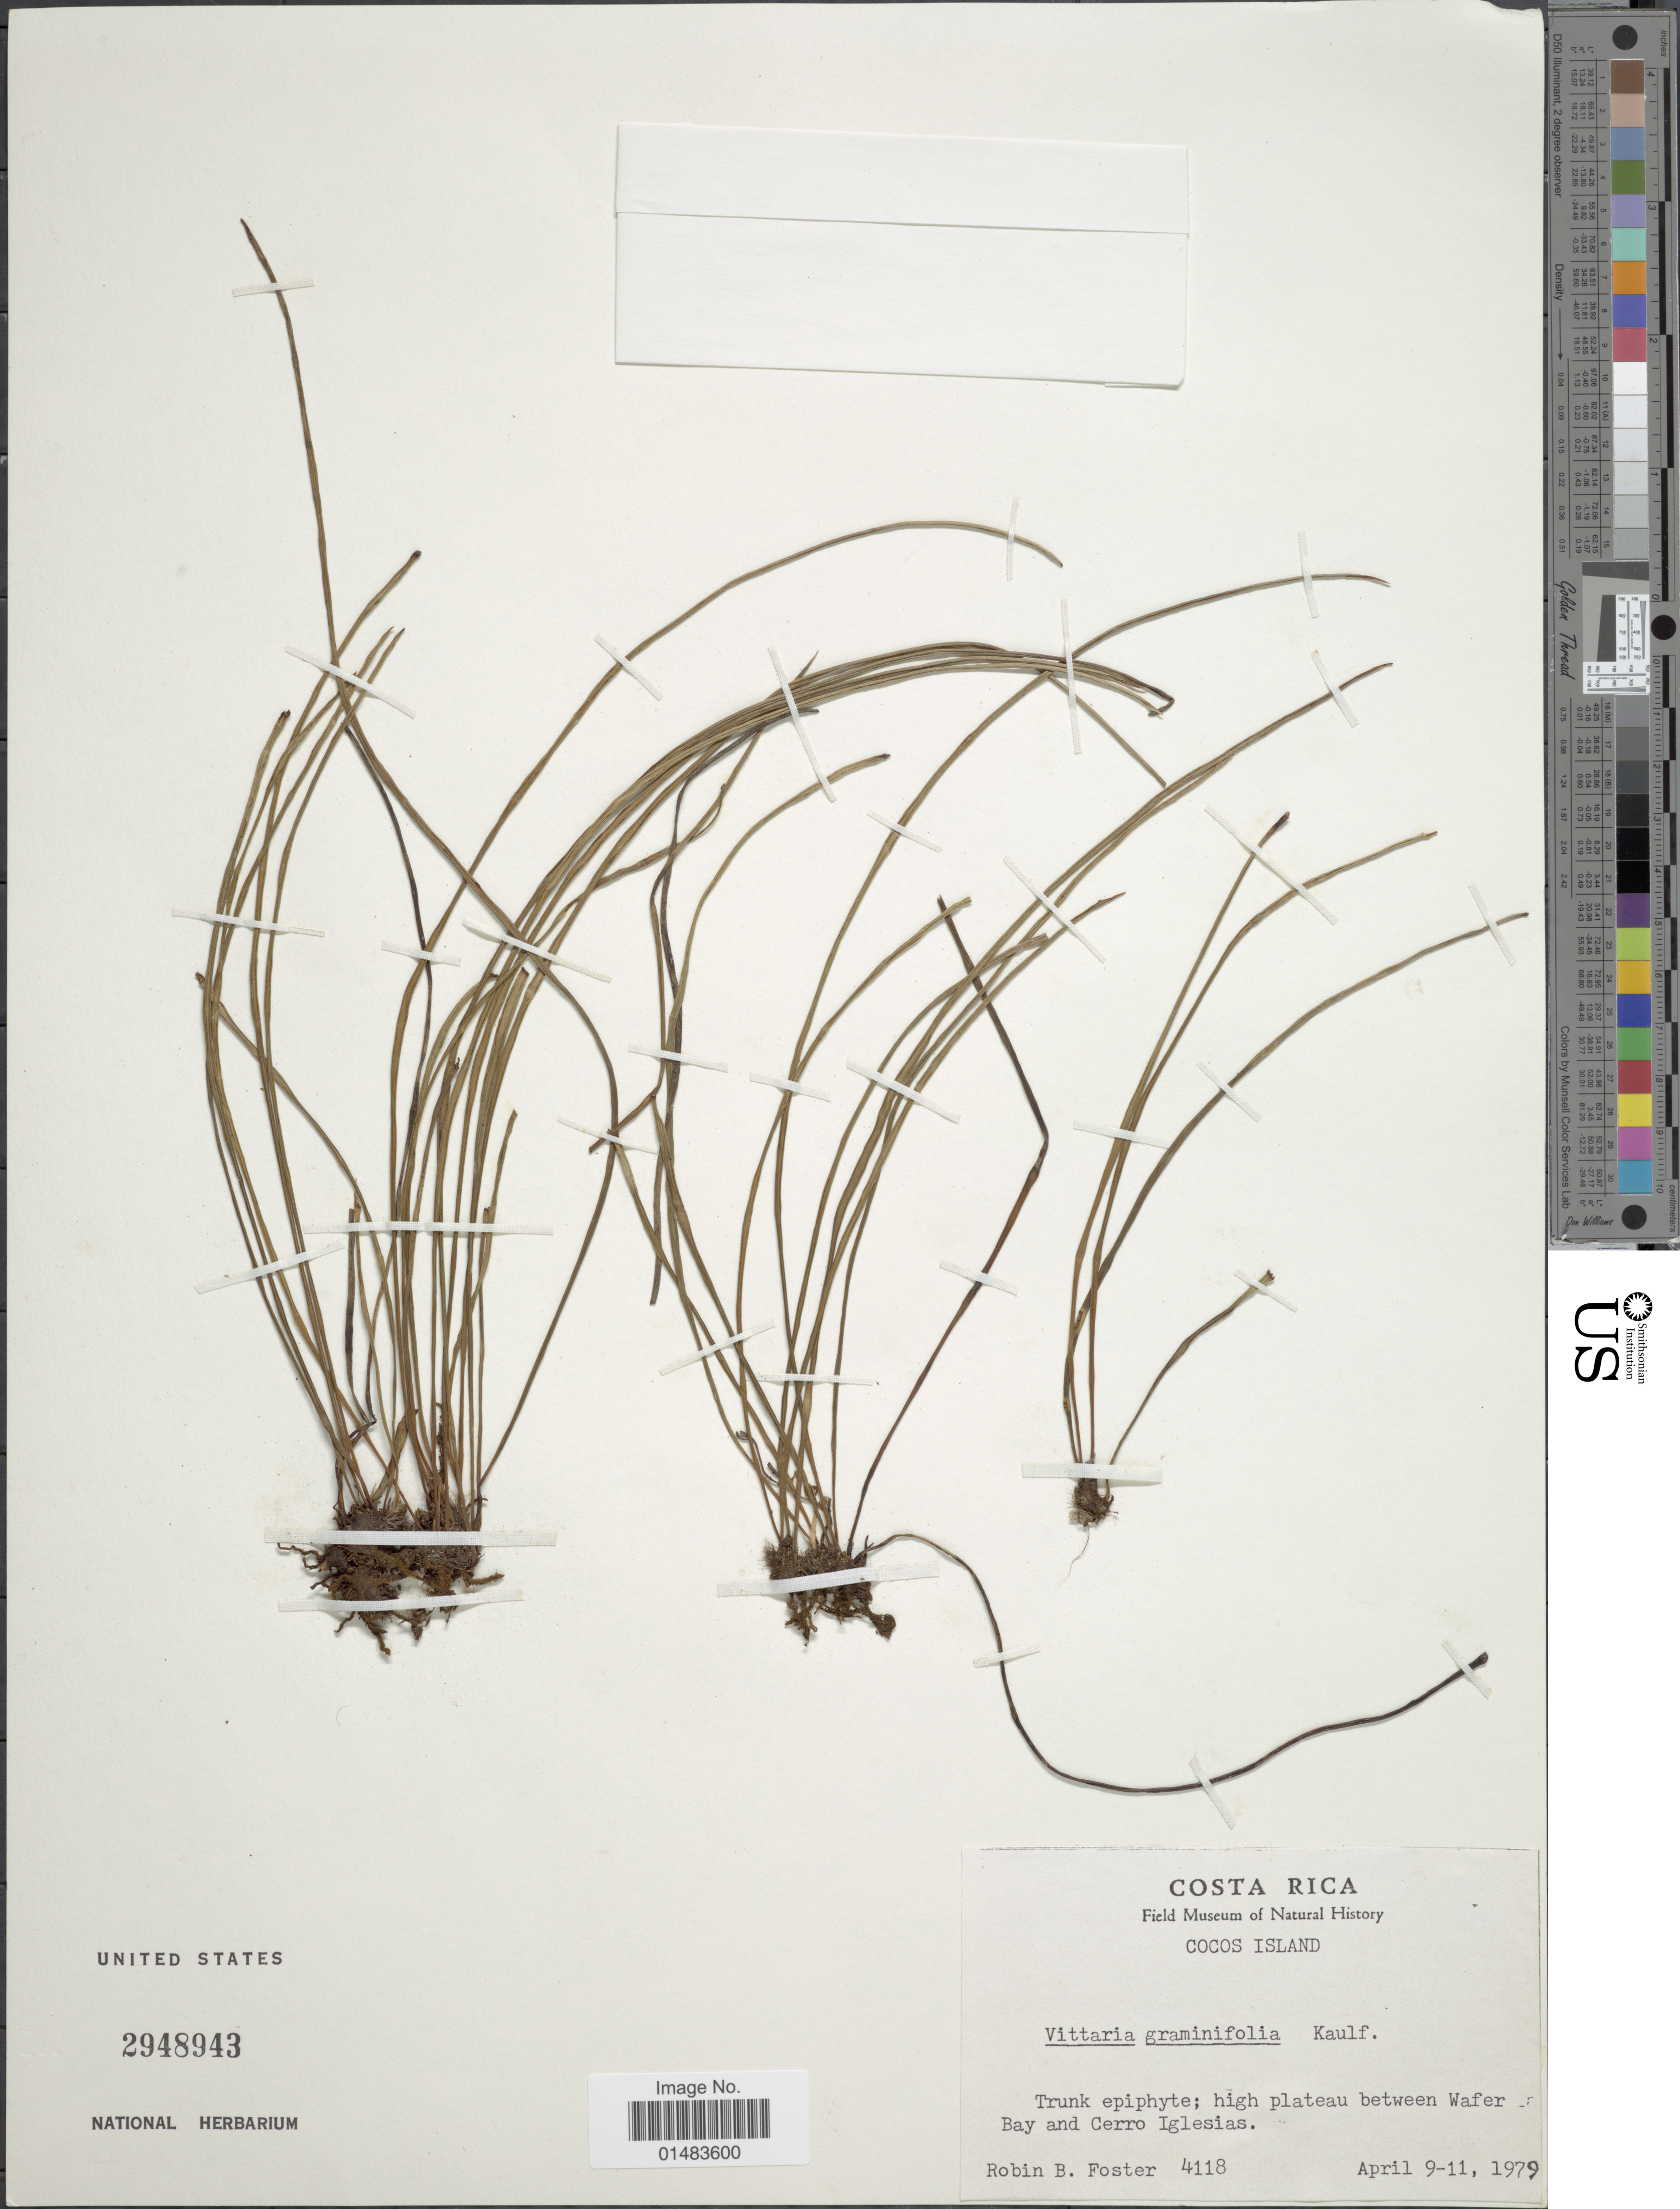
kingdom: Plantae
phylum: Tracheophyta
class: Polypodiopsida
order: Polypodiales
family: Pteridaceae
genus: Vittaria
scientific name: Vittaria graminifolia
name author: Kaulf.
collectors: R. B. Foster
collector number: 4118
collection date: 1979-04-09/1979-04-11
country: Costa Rica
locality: Trunk epiphyte: high plateau between Wafer Bay and Cerro Iglesias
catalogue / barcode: US 2948943